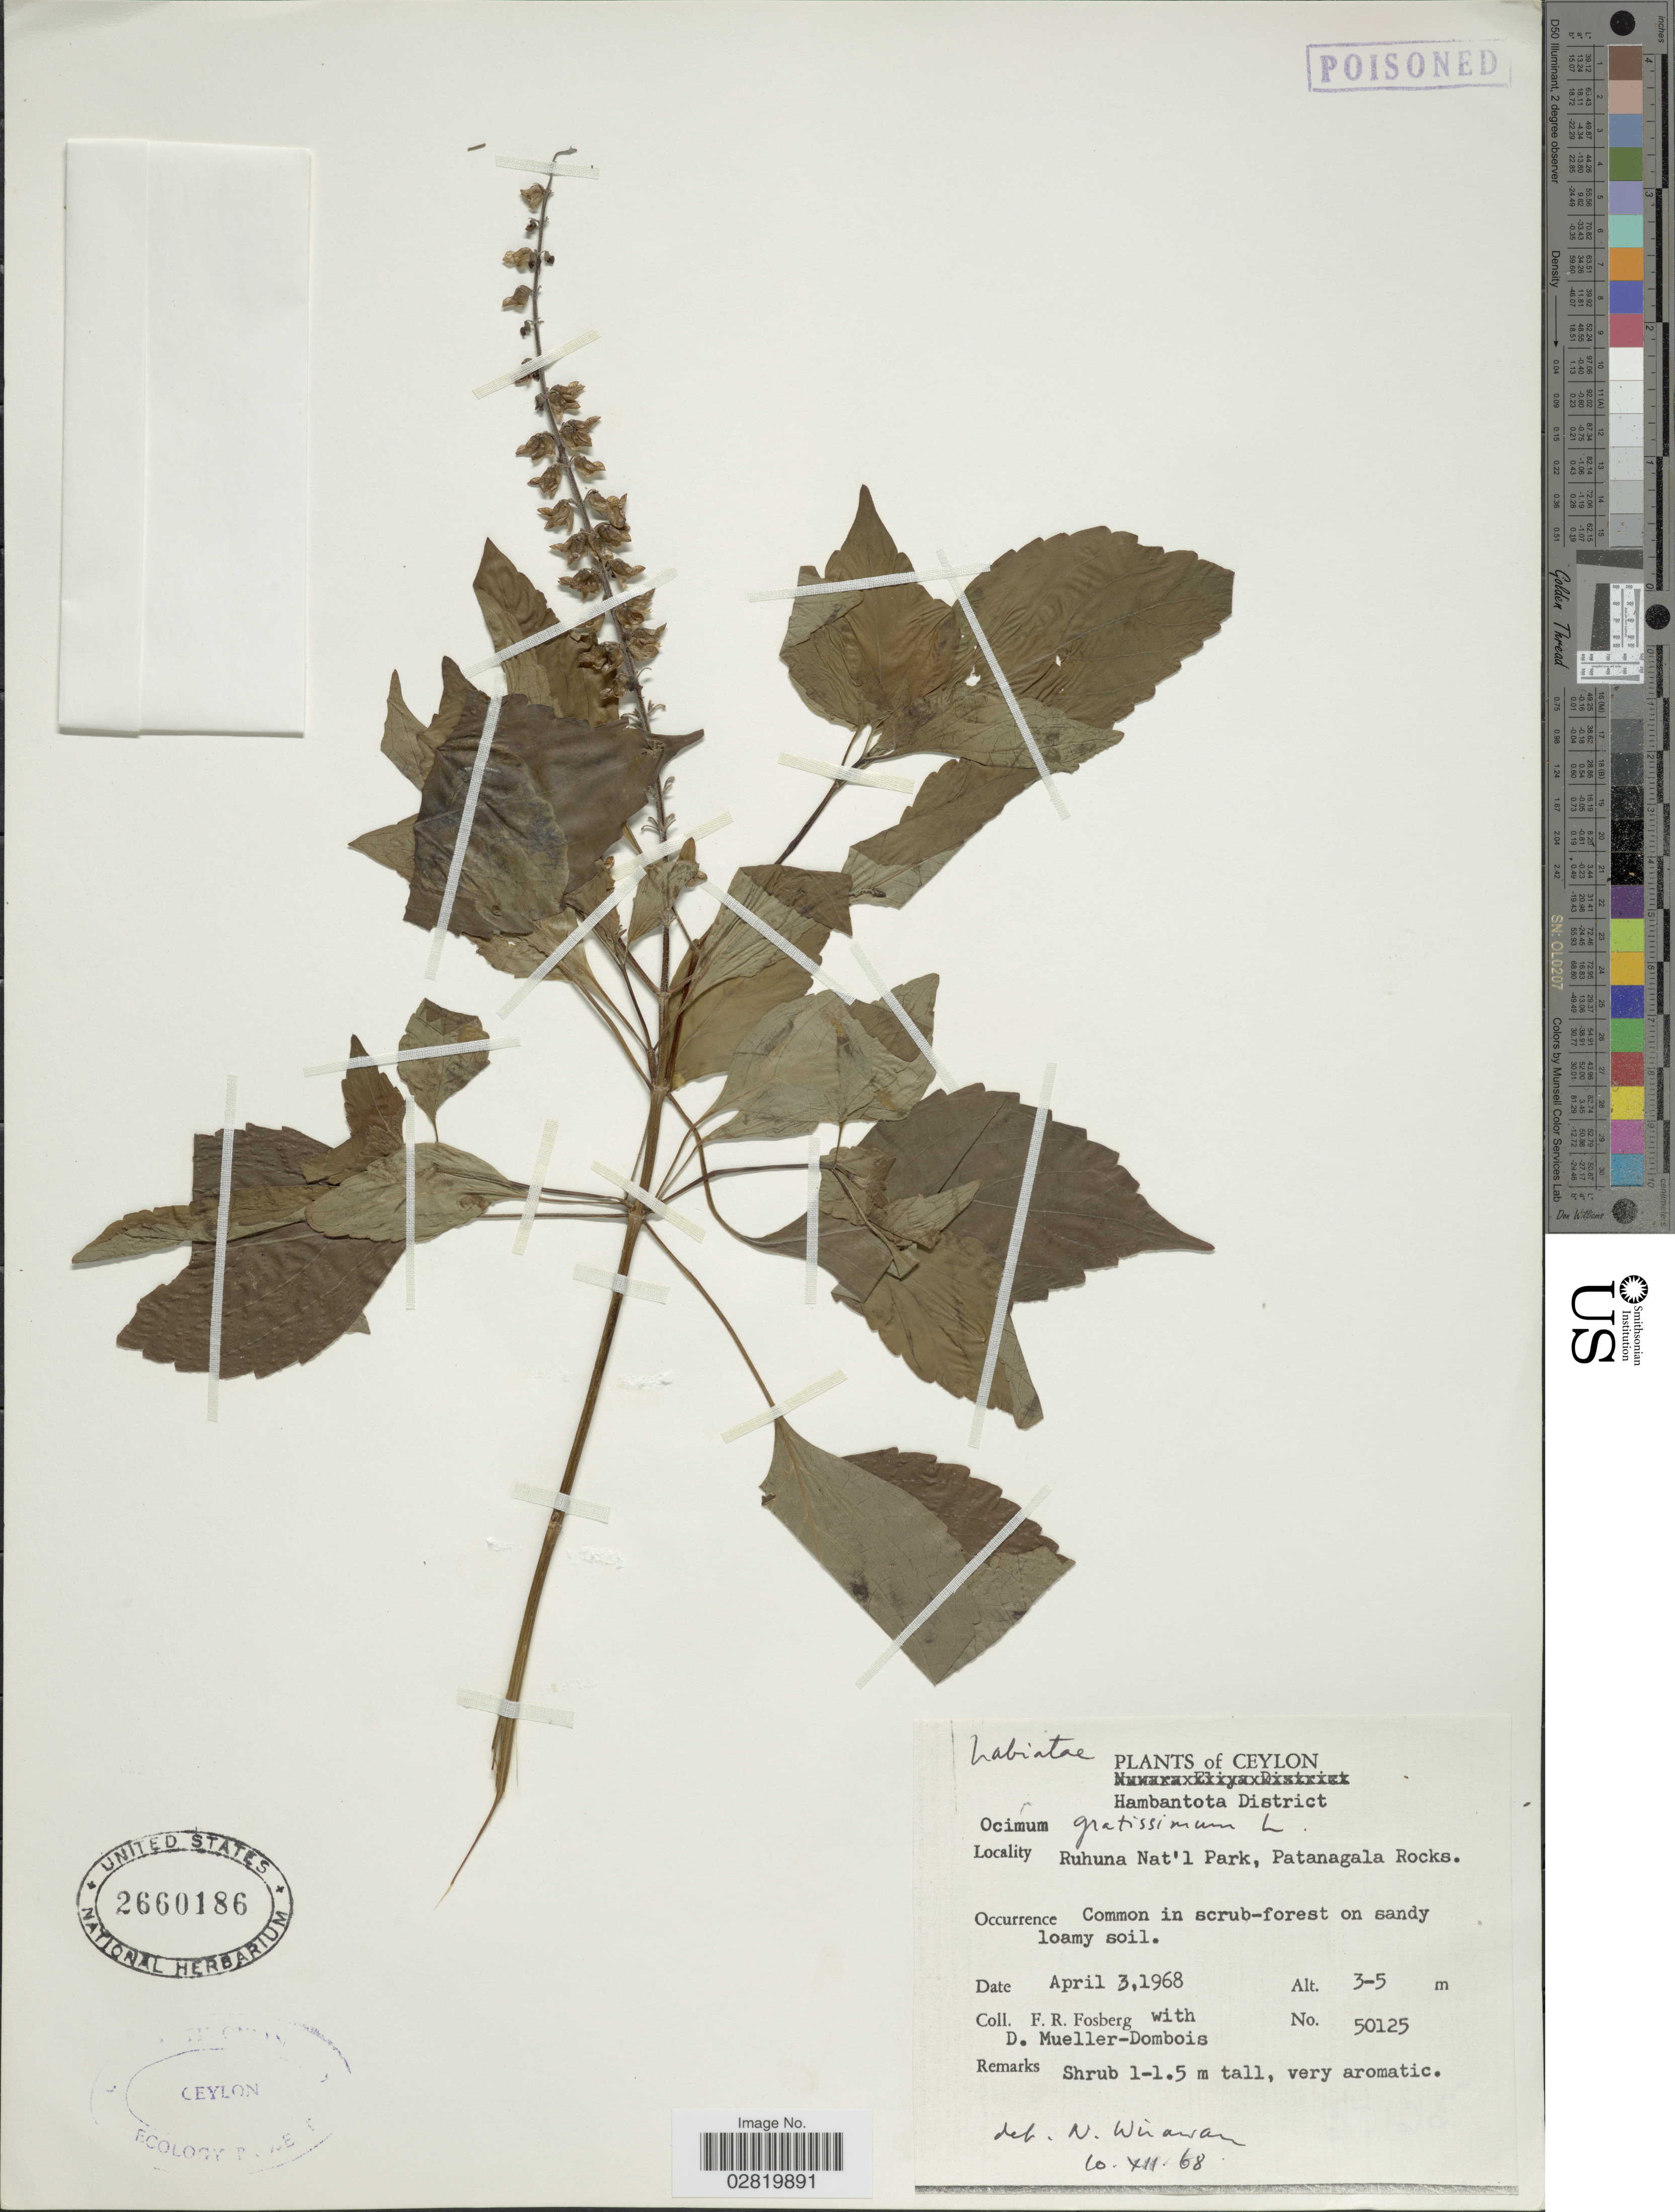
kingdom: Plantae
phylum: Tracheophyta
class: Magnoliopsida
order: Lamiales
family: Lamiaceae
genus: Ocimum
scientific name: Ocimum gratissimum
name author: L.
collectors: F. R. Fosberg & D. Mueller-Dombois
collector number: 50125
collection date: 1968-04-03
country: Sri Lanka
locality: Ceylon, Hambantota District, Ruhuna Nat'l Park, Patanagala Rocks.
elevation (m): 3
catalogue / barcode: US 2660186